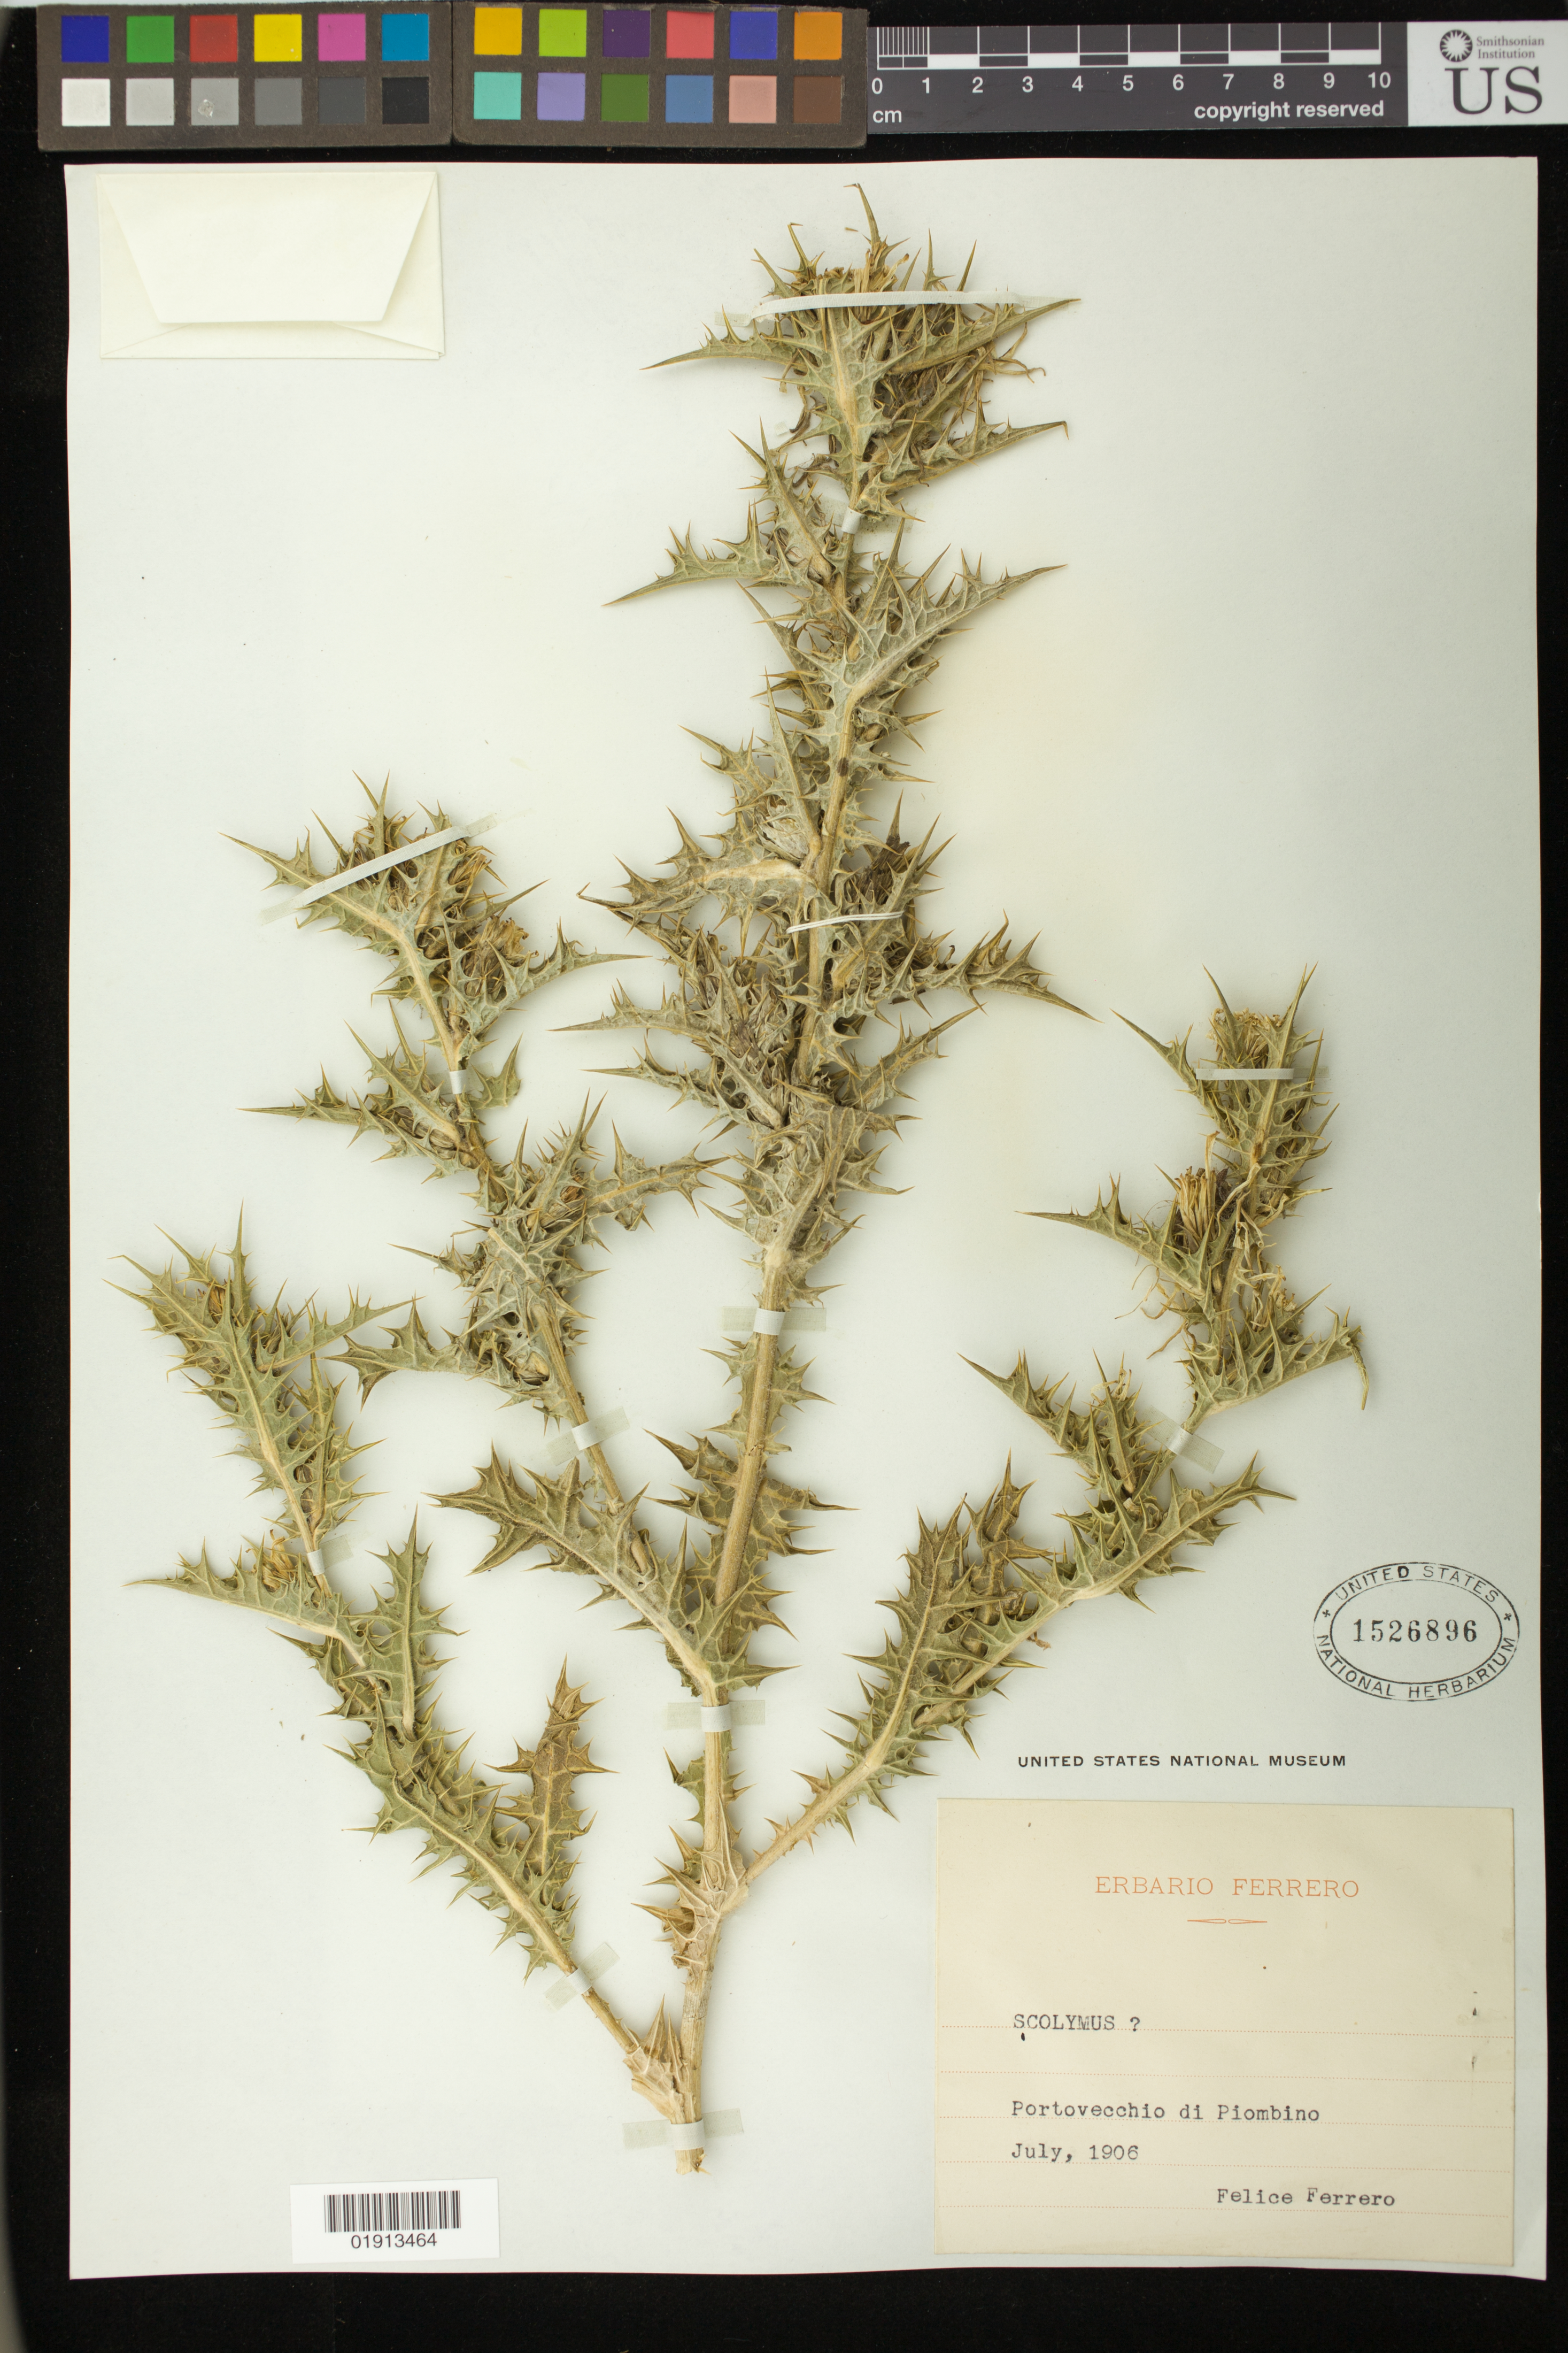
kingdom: Plantae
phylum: Tracheophyta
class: Magnoliopsida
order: Asterales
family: Asteraceae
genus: Scolymus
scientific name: Scolymus sp.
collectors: F. Ferrero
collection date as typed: Jul 1906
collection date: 1906-07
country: Italy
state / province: Tuscany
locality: Portovecchio di Piombino.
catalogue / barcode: US 1526896